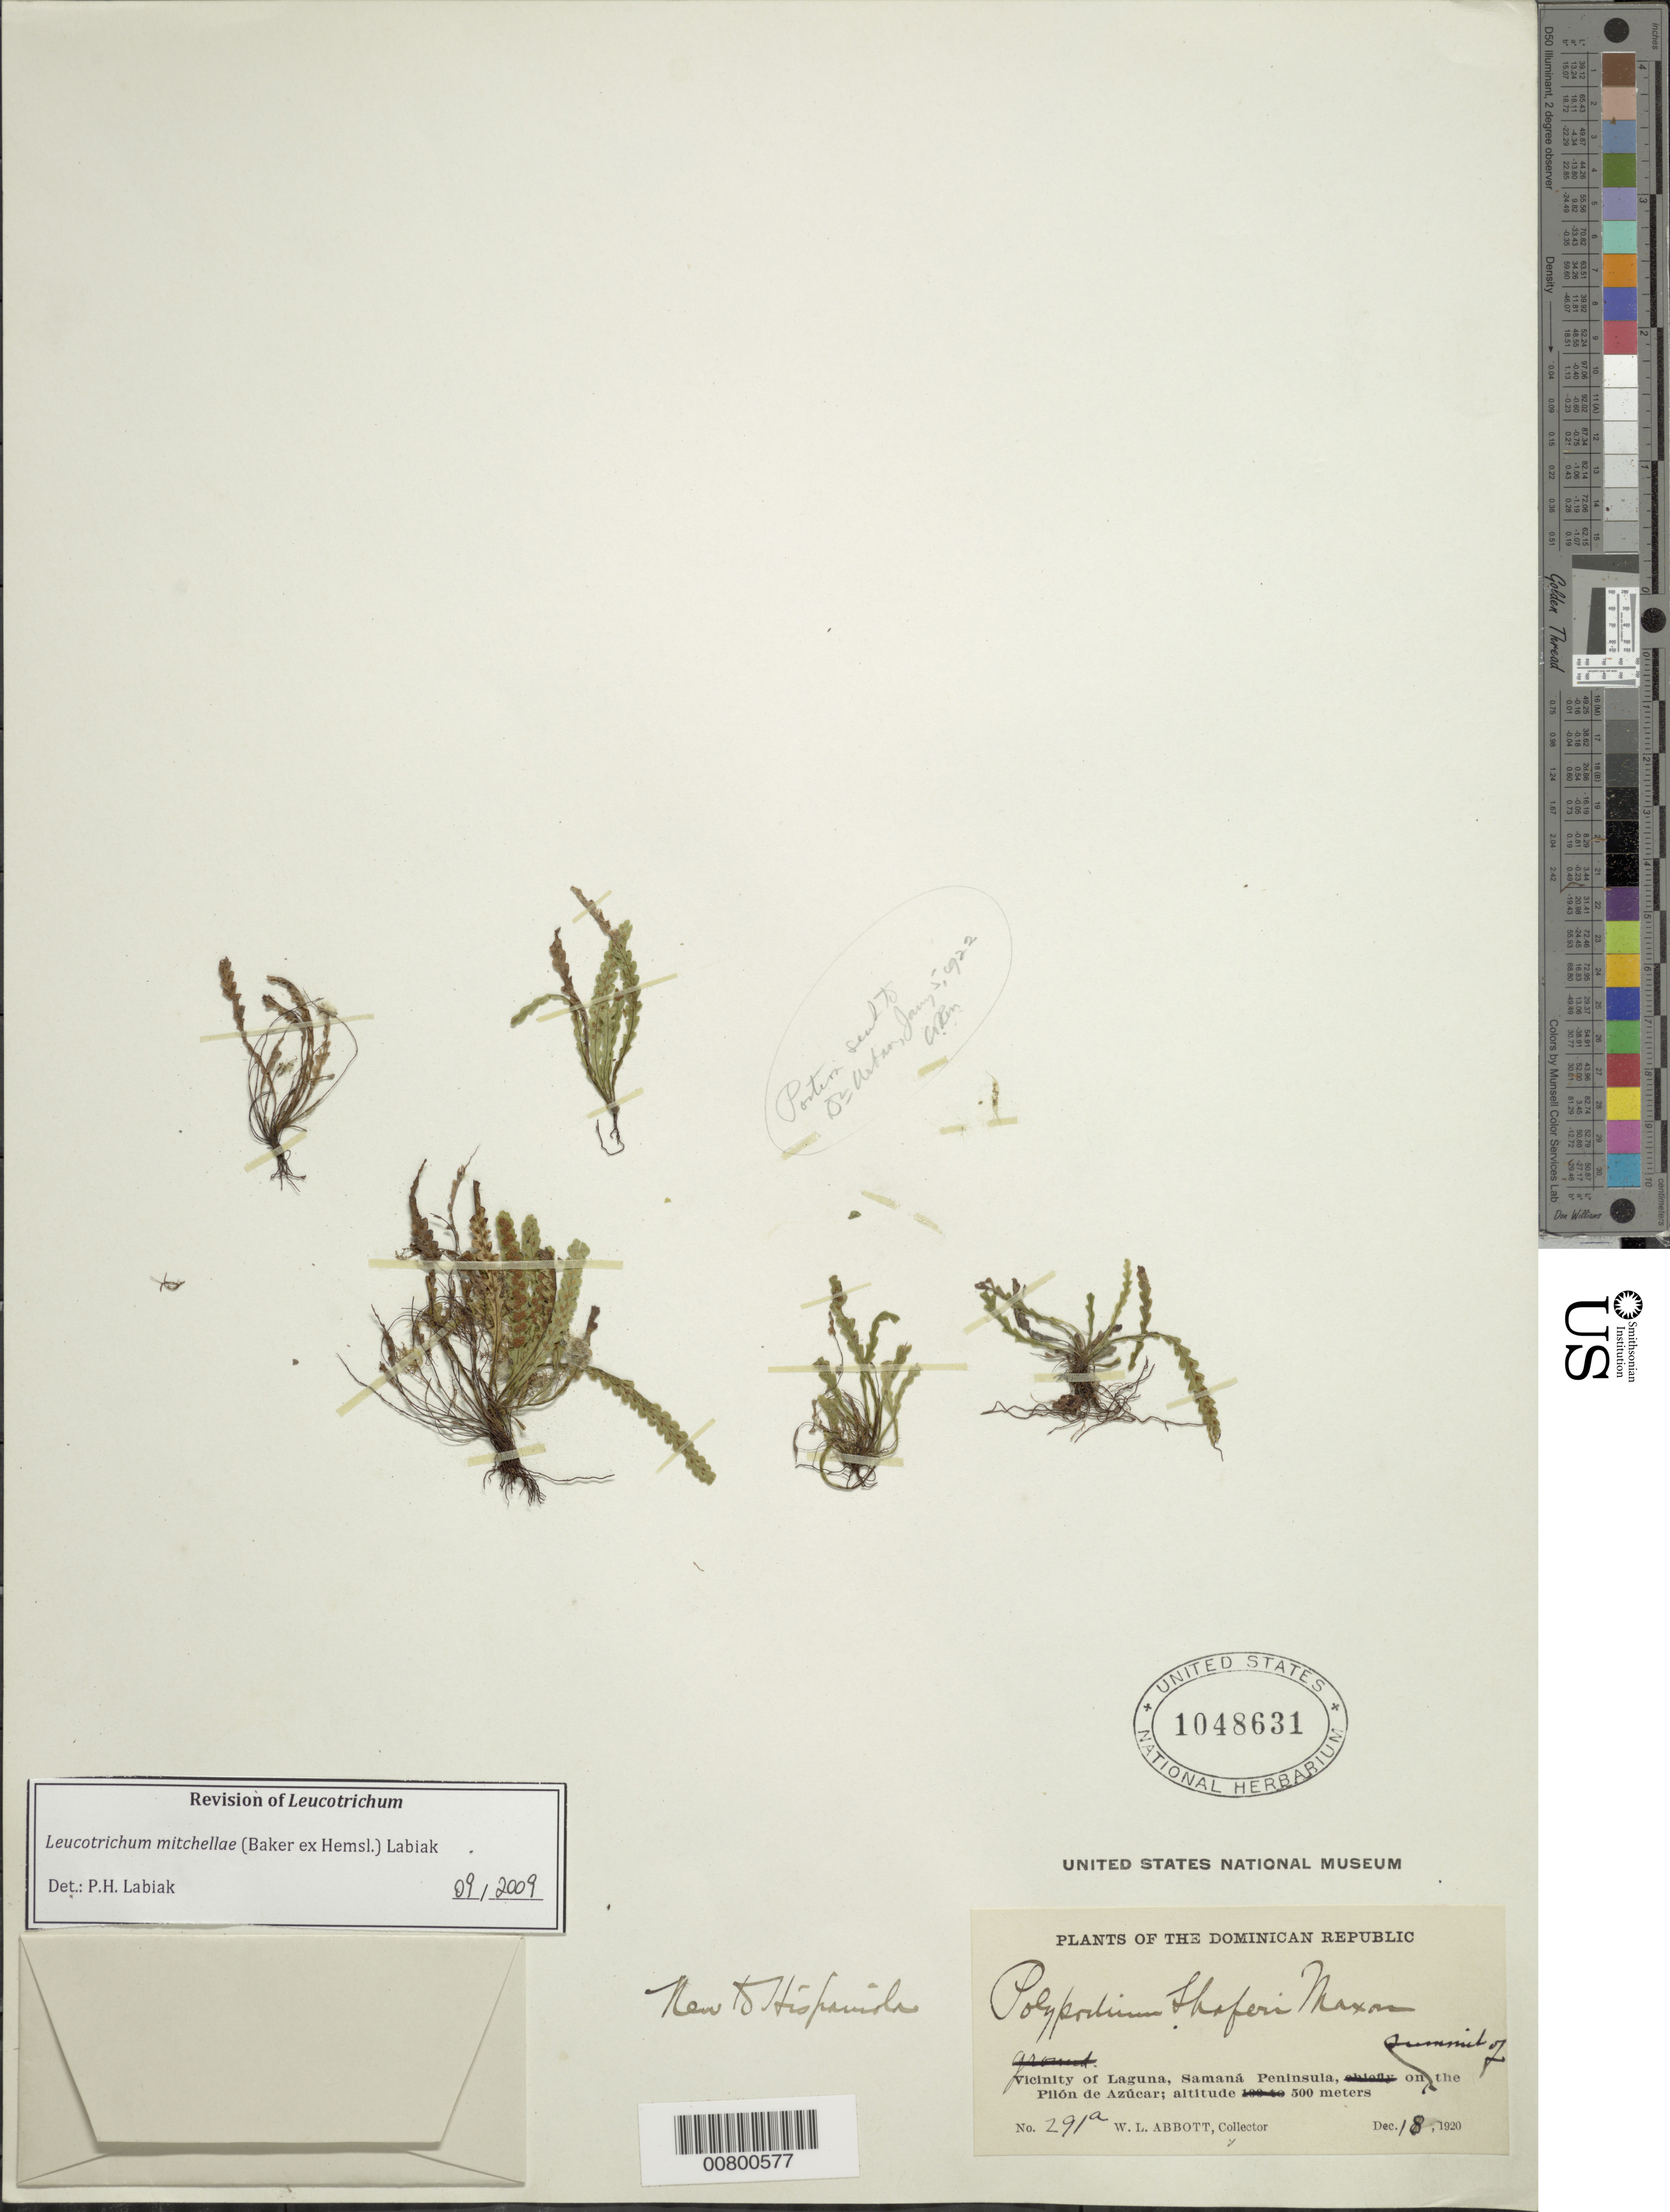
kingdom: Plantae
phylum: Tracheophyta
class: Polypodiopsida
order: Polypodiales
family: Polypodiaceae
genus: Leucotrichum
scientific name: Leucotrichum mitchelliae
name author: (Baker) Labiak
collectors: W. L. Abbott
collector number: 291a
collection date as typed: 18 Dec 1920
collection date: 1920-12-18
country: Dominican Republic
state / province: Samana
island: Hispaniola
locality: Peninsula de Samaná, summit of Pilón de Azúcar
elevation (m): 500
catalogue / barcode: US 1048631